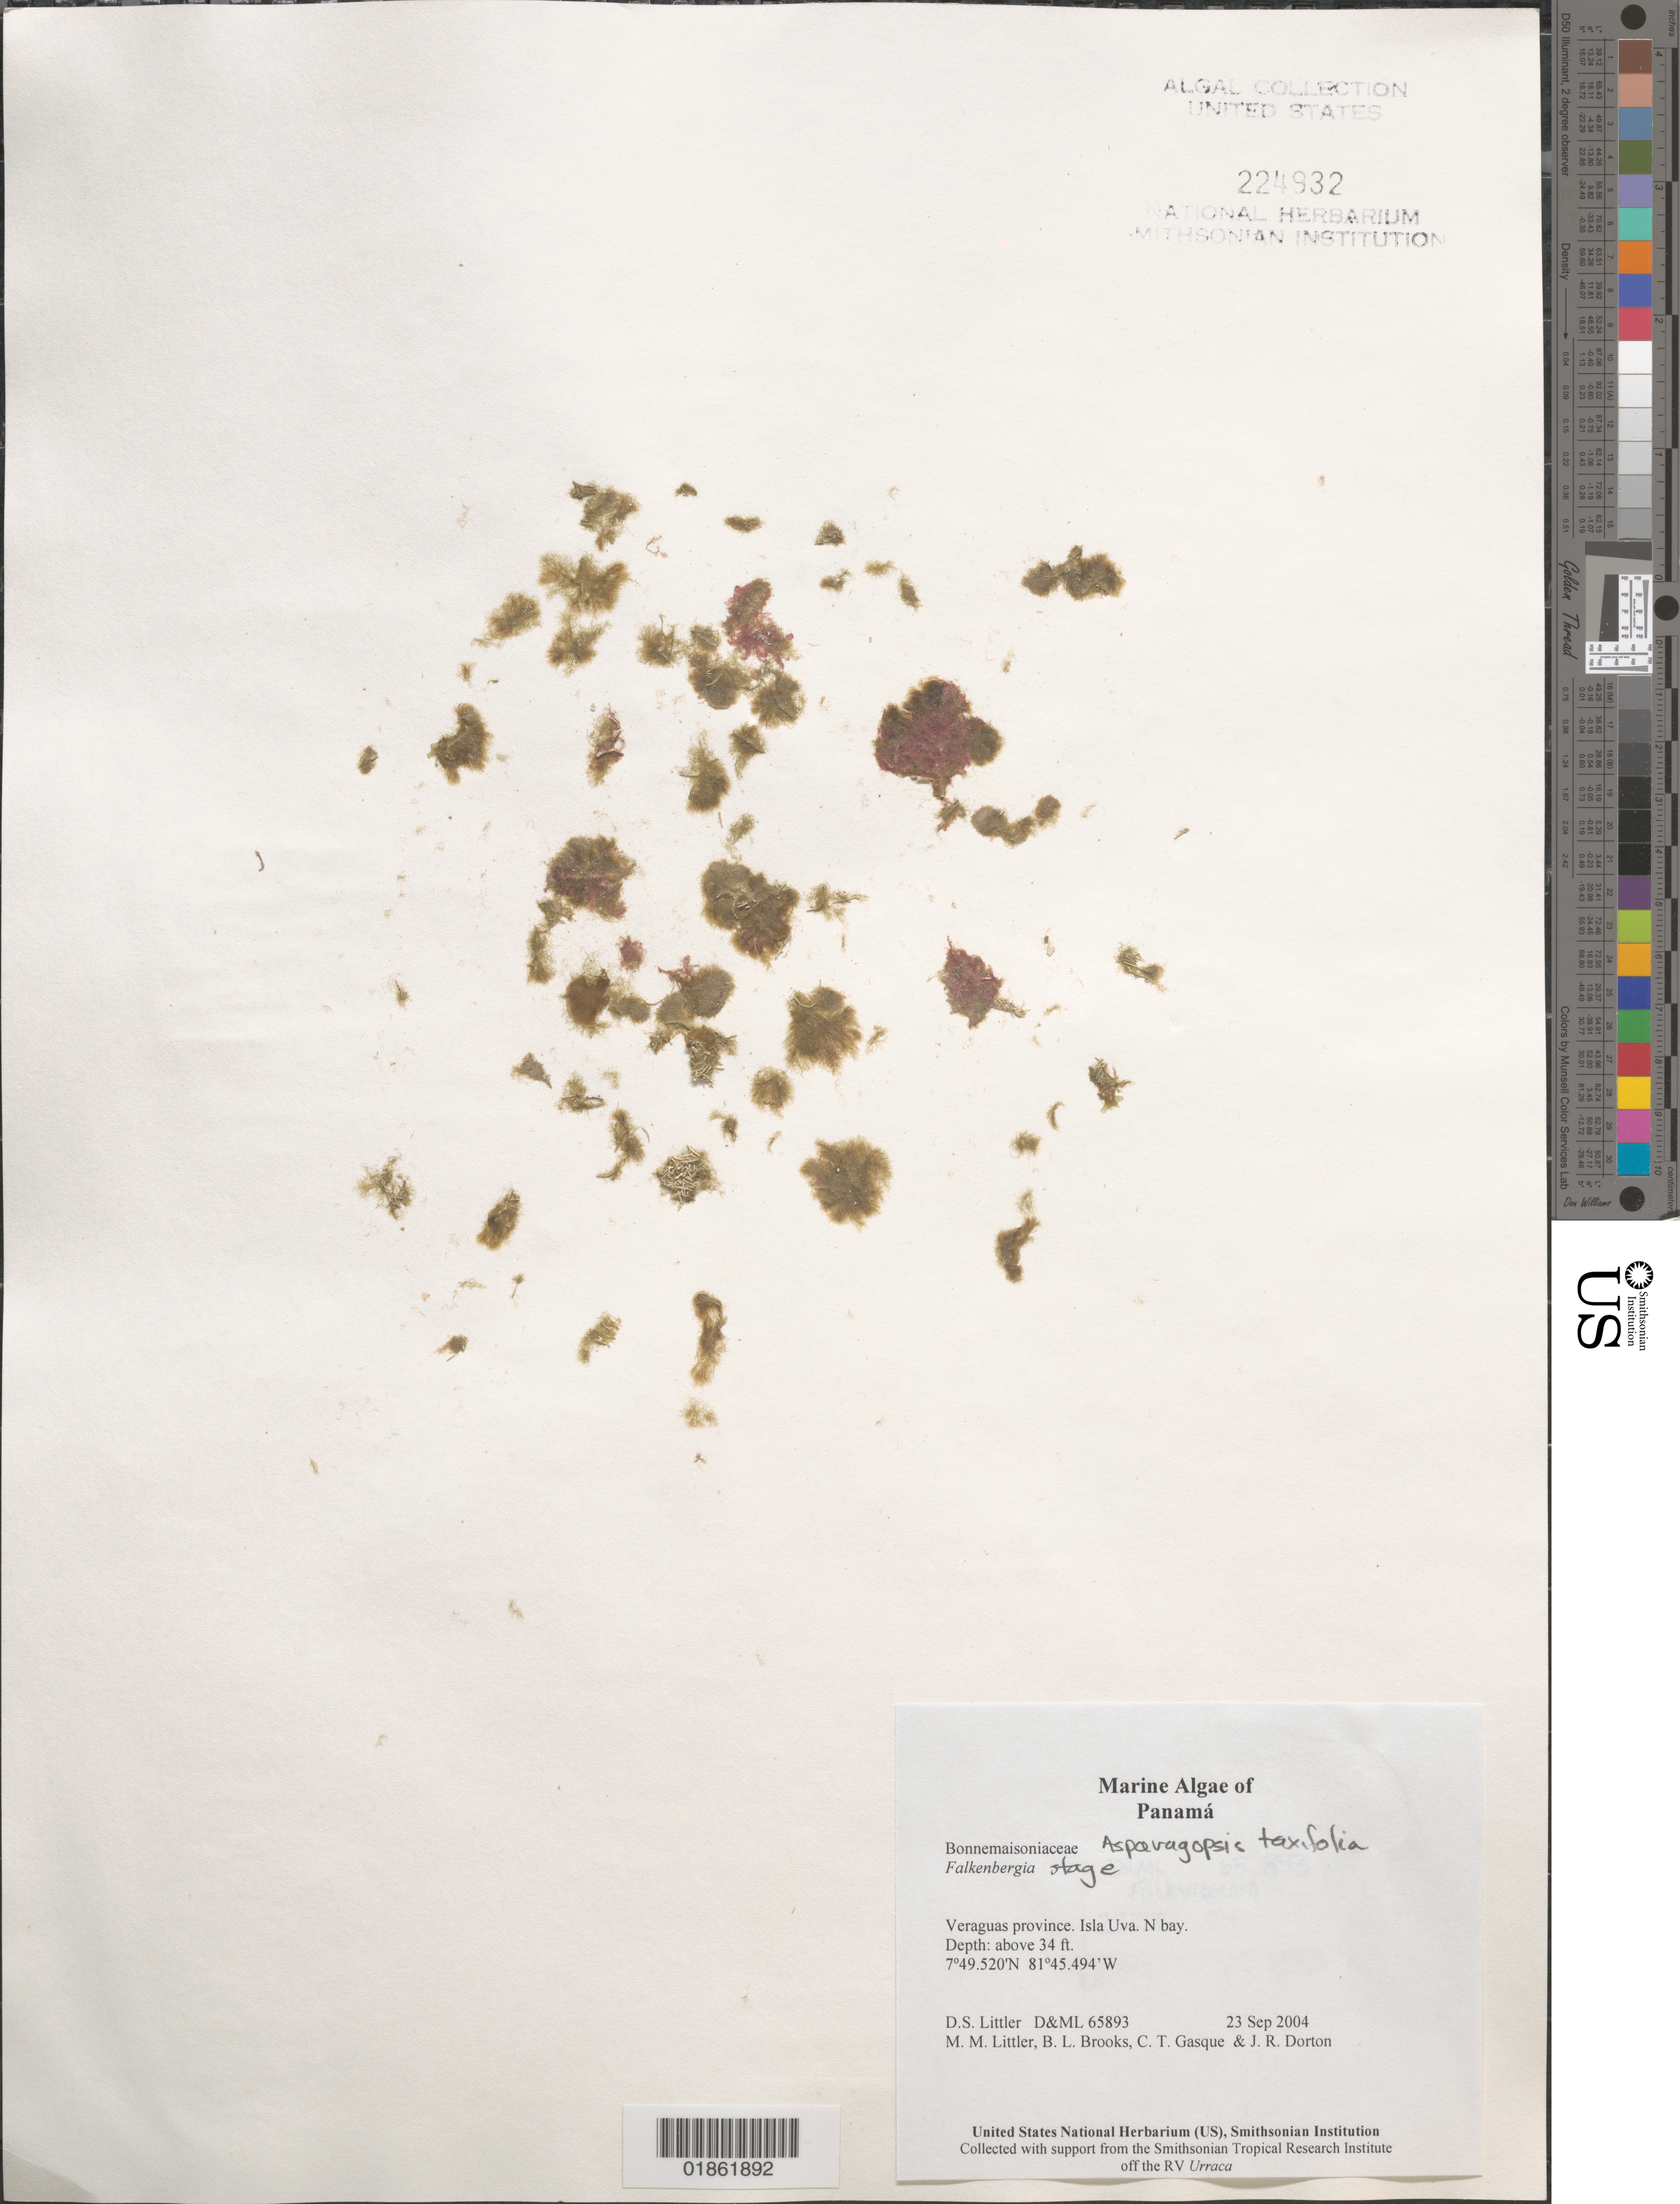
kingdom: Plantae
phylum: Rhodophyta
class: Florideophyceae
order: Bonnemaisoniales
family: Bonnemaisoniaceae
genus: Falkenbergia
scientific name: Falkenbergia sp.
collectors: D. S. Littler, M. M. Littler, J. Dorton & C. Gasque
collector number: D&ML 65893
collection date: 2004-09-23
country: Panama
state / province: Veraguas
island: Uva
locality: Islas Conteras. Isla Uva. N bay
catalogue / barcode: US 224932